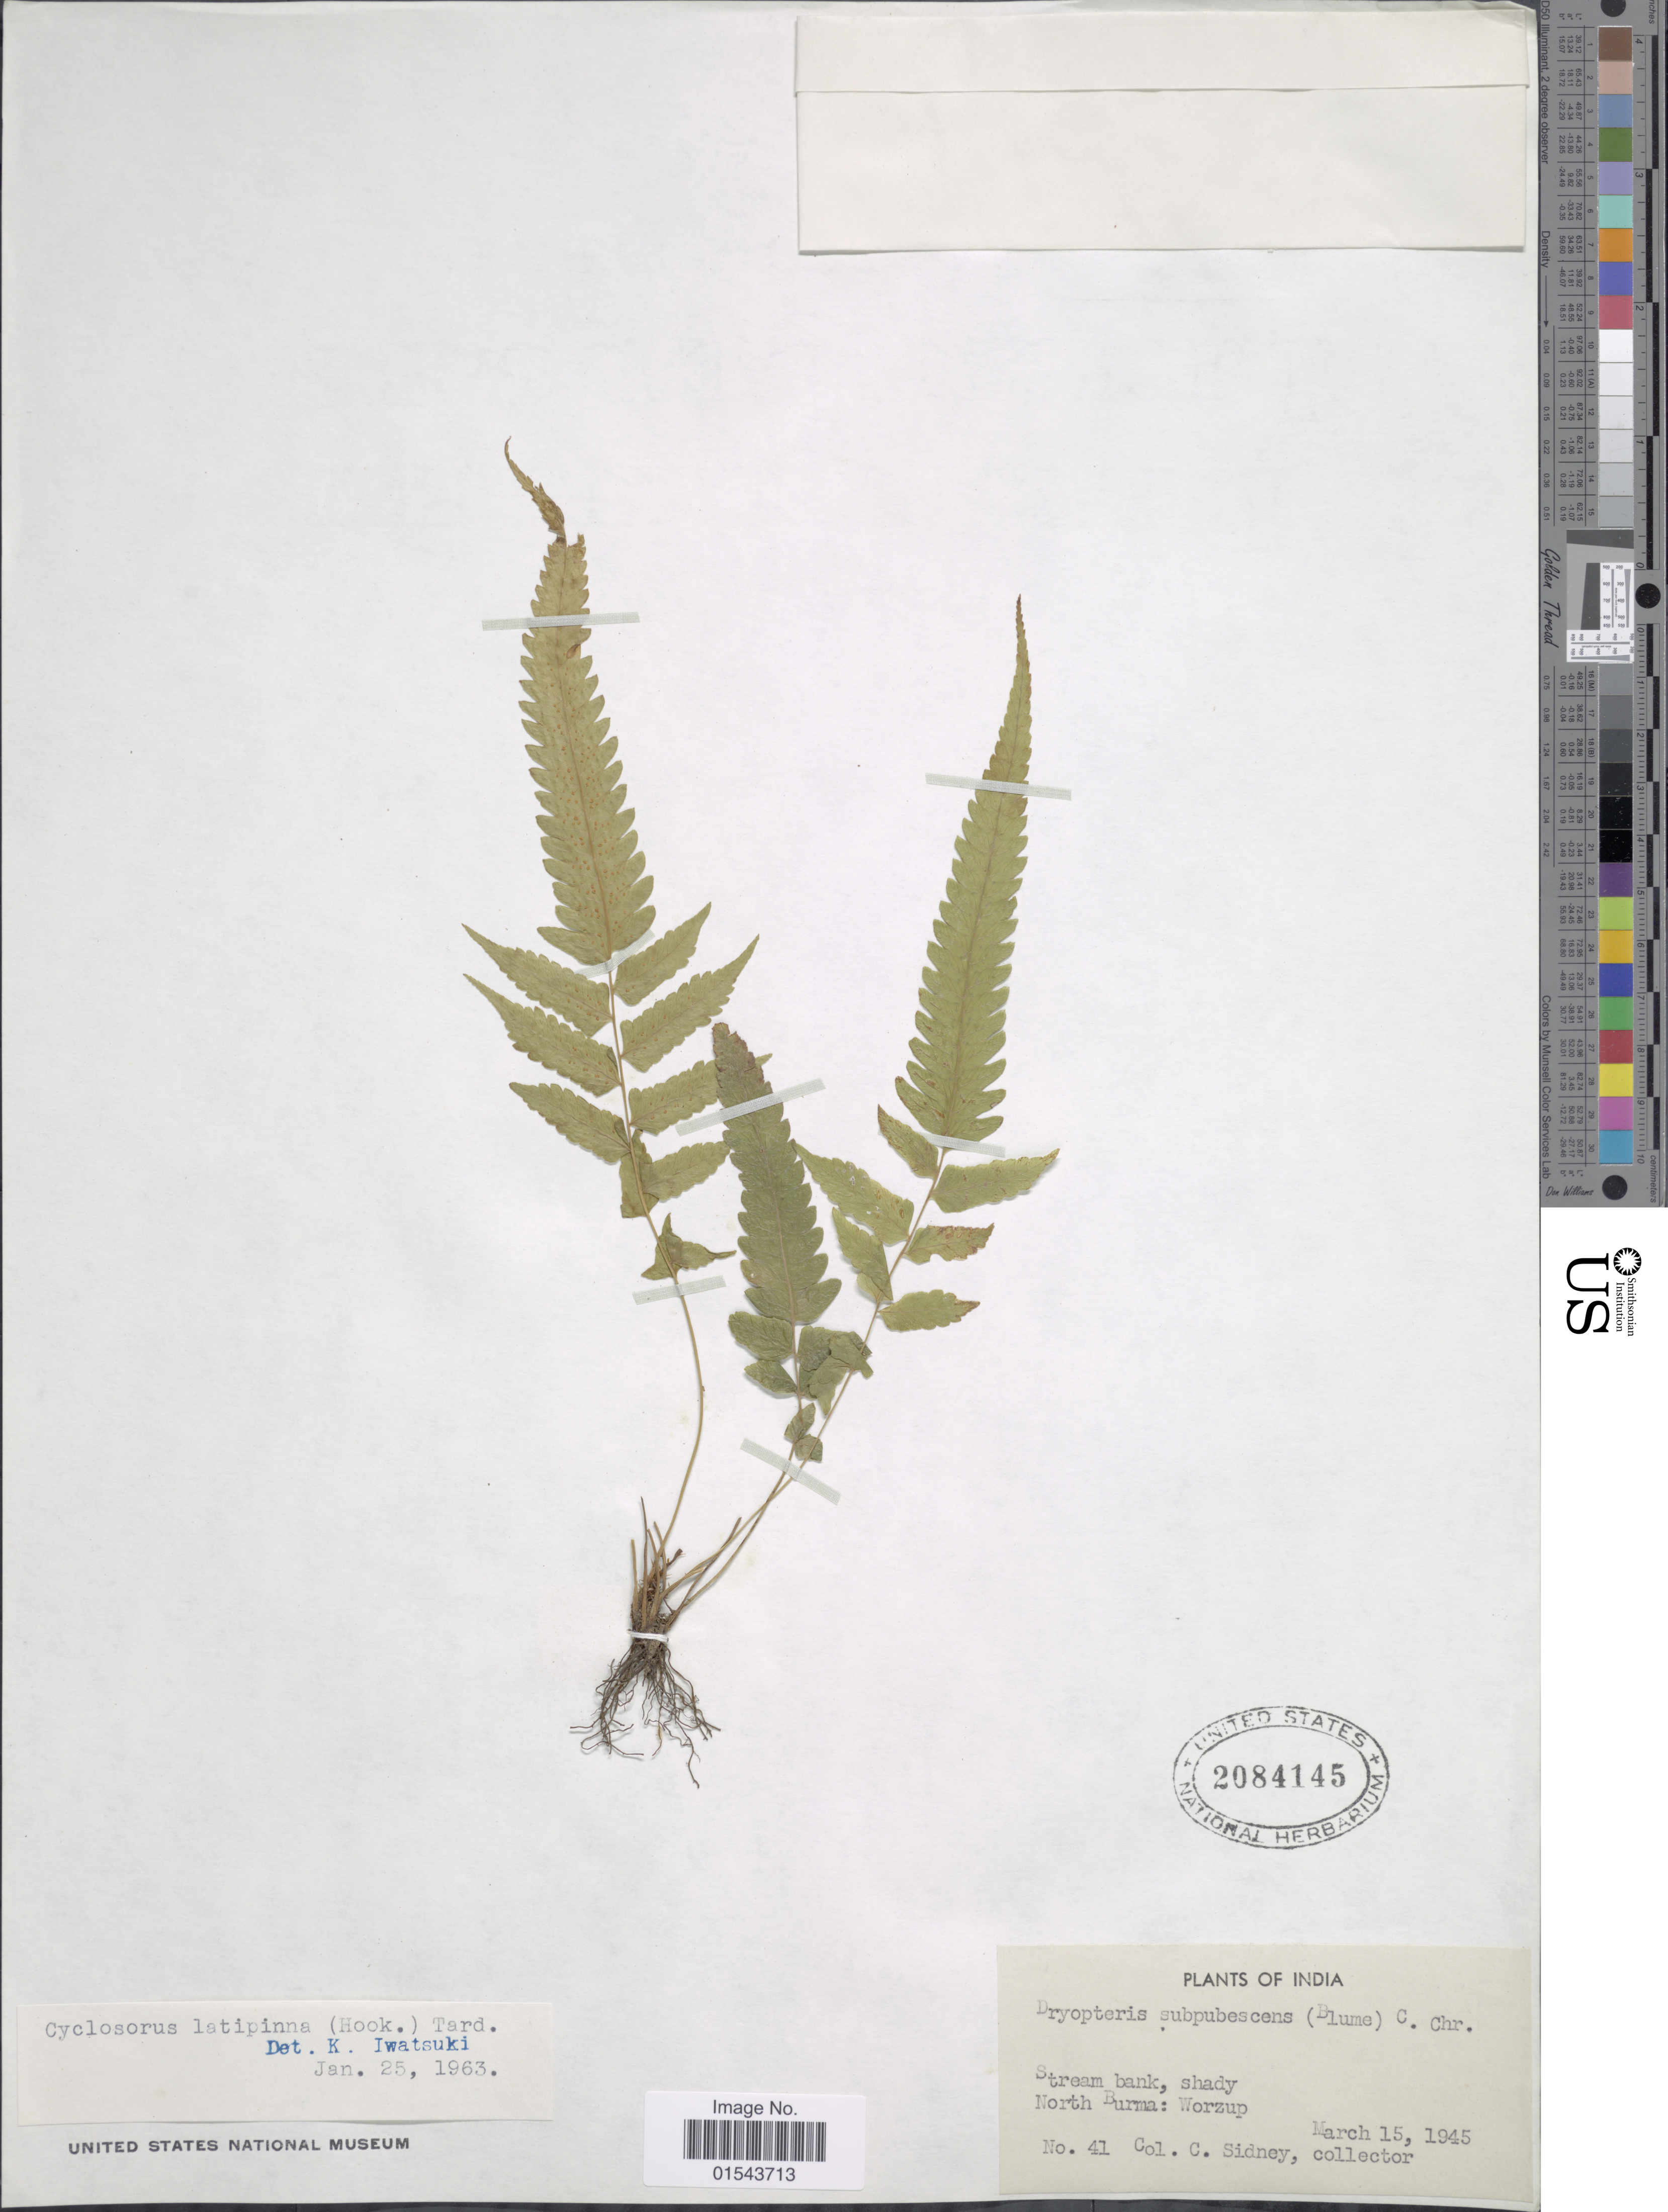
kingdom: Plantae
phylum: Tracheophyta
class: Polypodiopsida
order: Polypodiales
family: Thelypteridaceae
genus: Christella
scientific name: Christella latipinna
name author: (Benth.) H. Lév.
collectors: C. Sidney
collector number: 41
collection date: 1945-03-15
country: Myanmar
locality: "India". North Burma: Worzup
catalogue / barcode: US 2084145